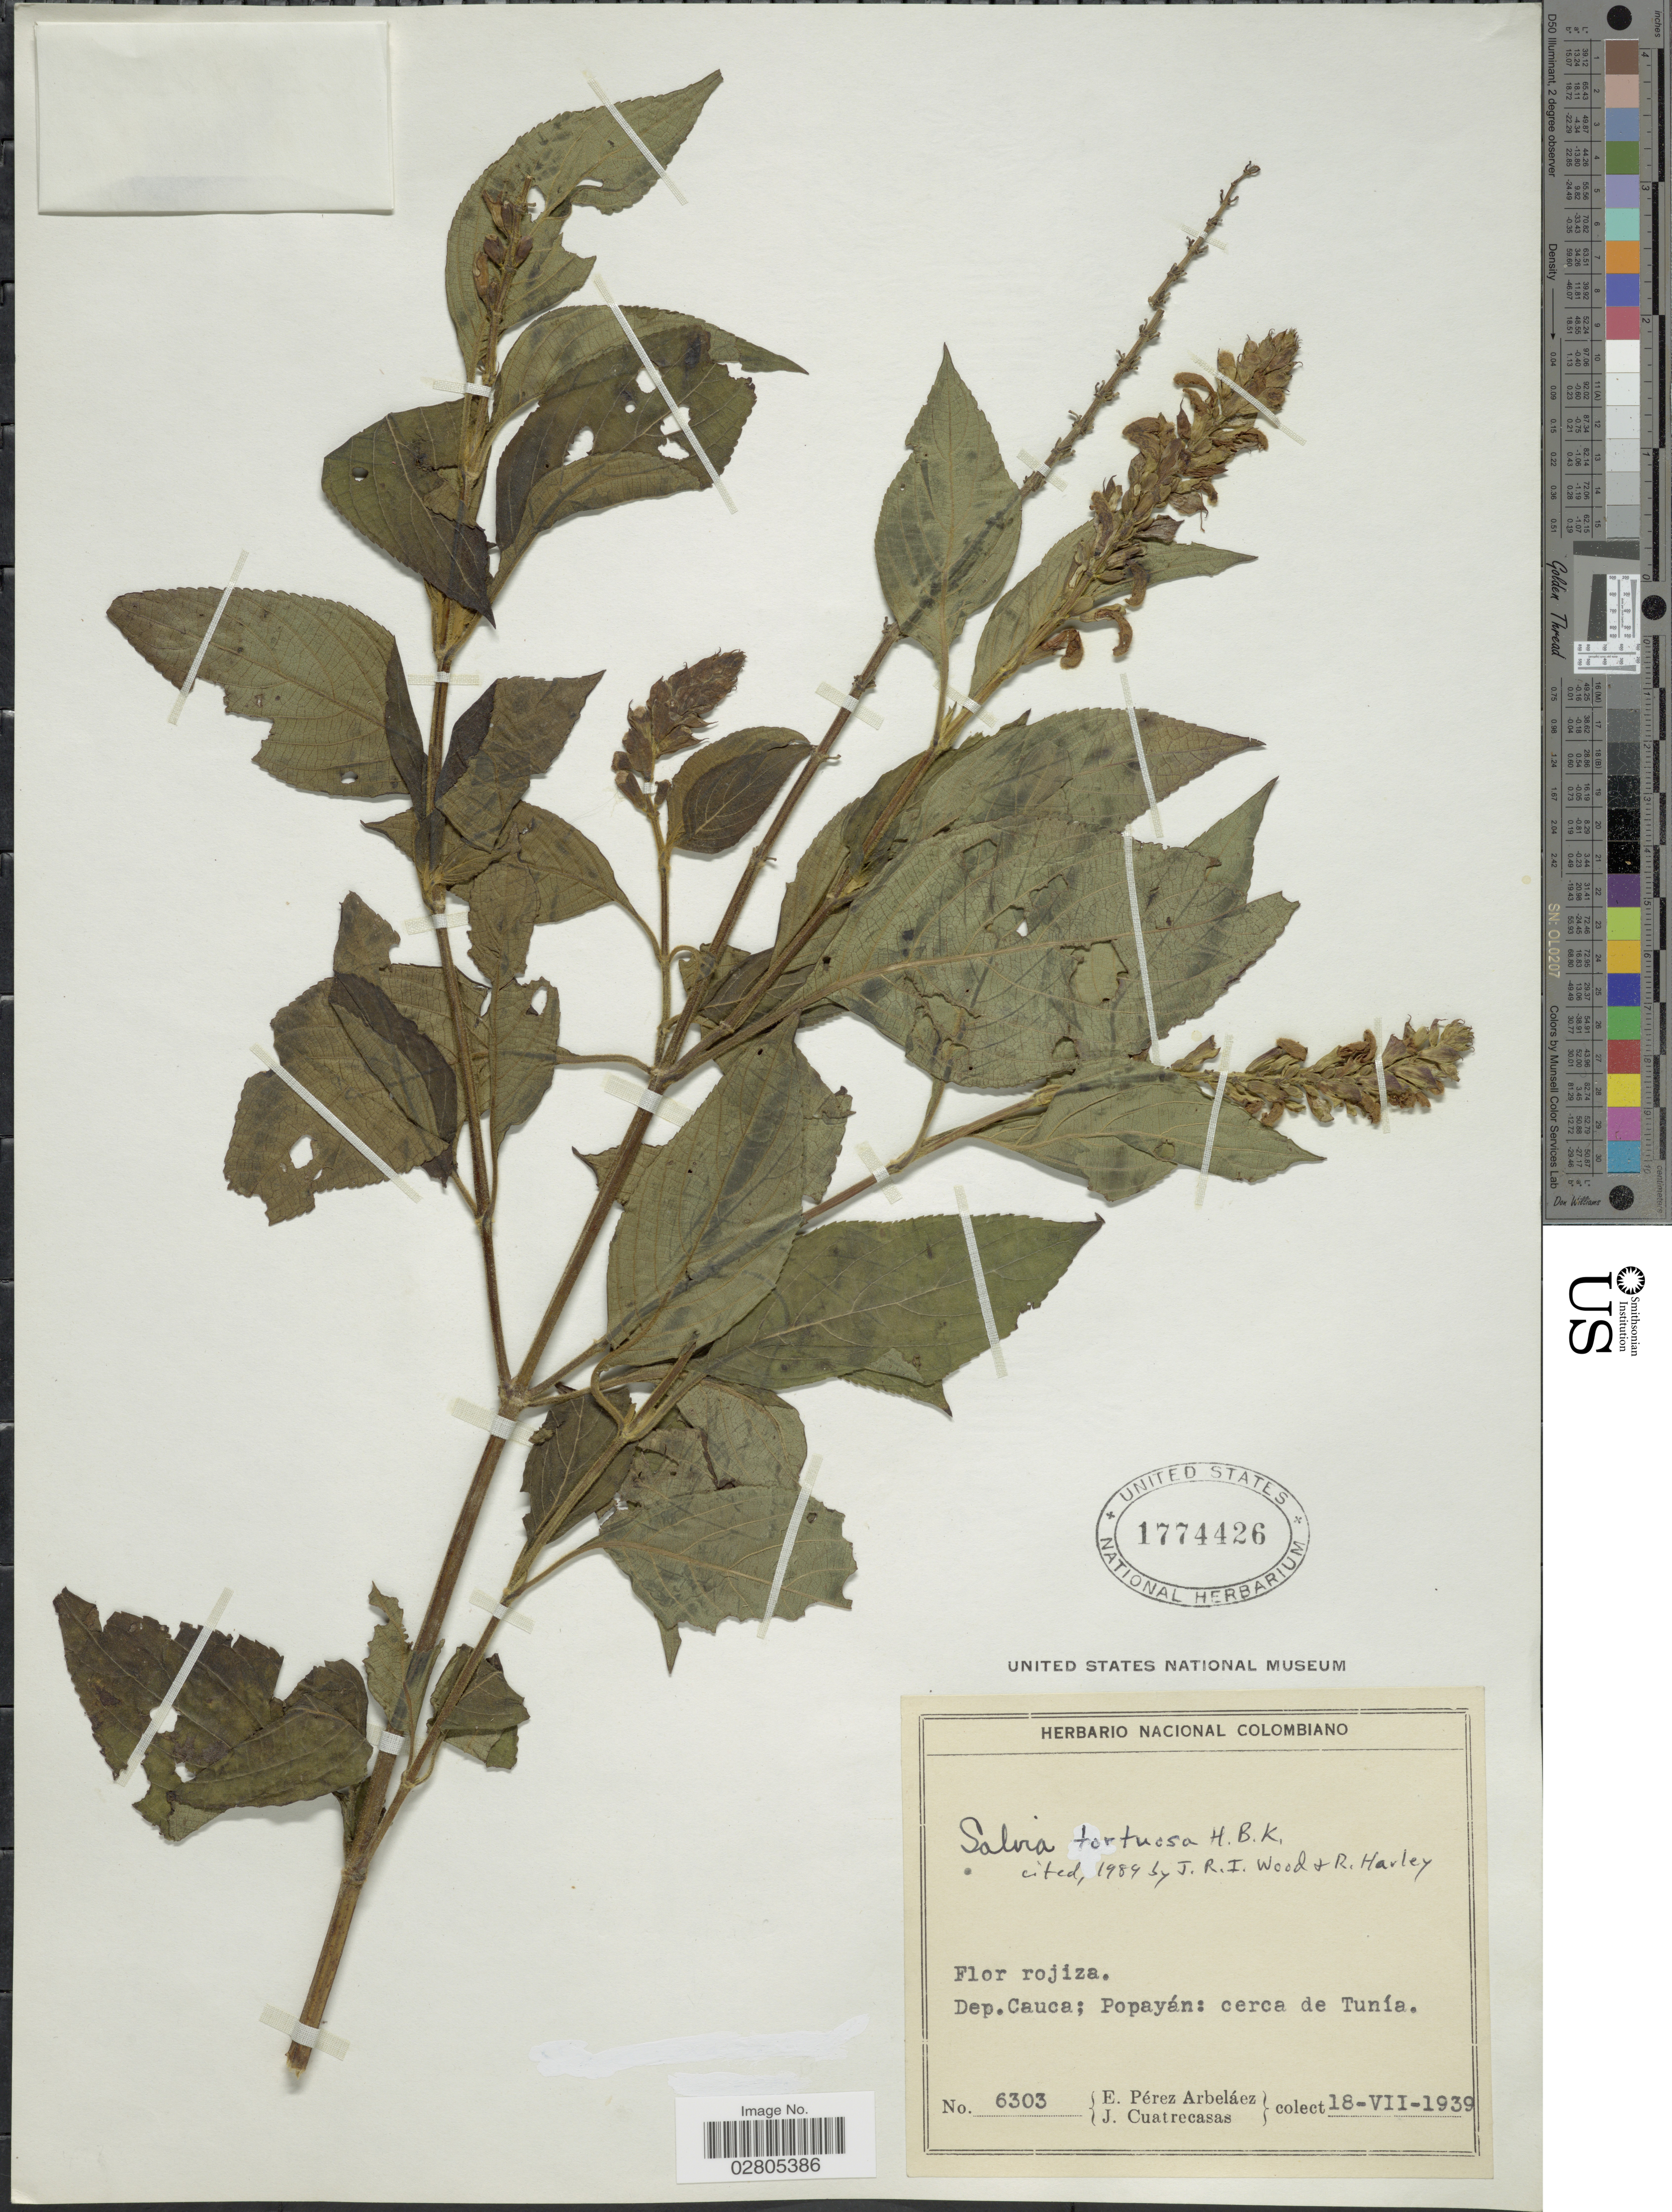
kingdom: Plantae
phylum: Tracheophyta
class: Magnoliopsida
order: Lamiales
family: Lamiaceae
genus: Salvia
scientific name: Salvia tortuosa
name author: Kunth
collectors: E. Pérez Arbeláez & J. Cuatrecasas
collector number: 6303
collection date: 1939-07-18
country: Colombia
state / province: Cauca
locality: Dep. Cauca; Popayán: cerca de Tunía.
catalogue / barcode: US 1774426